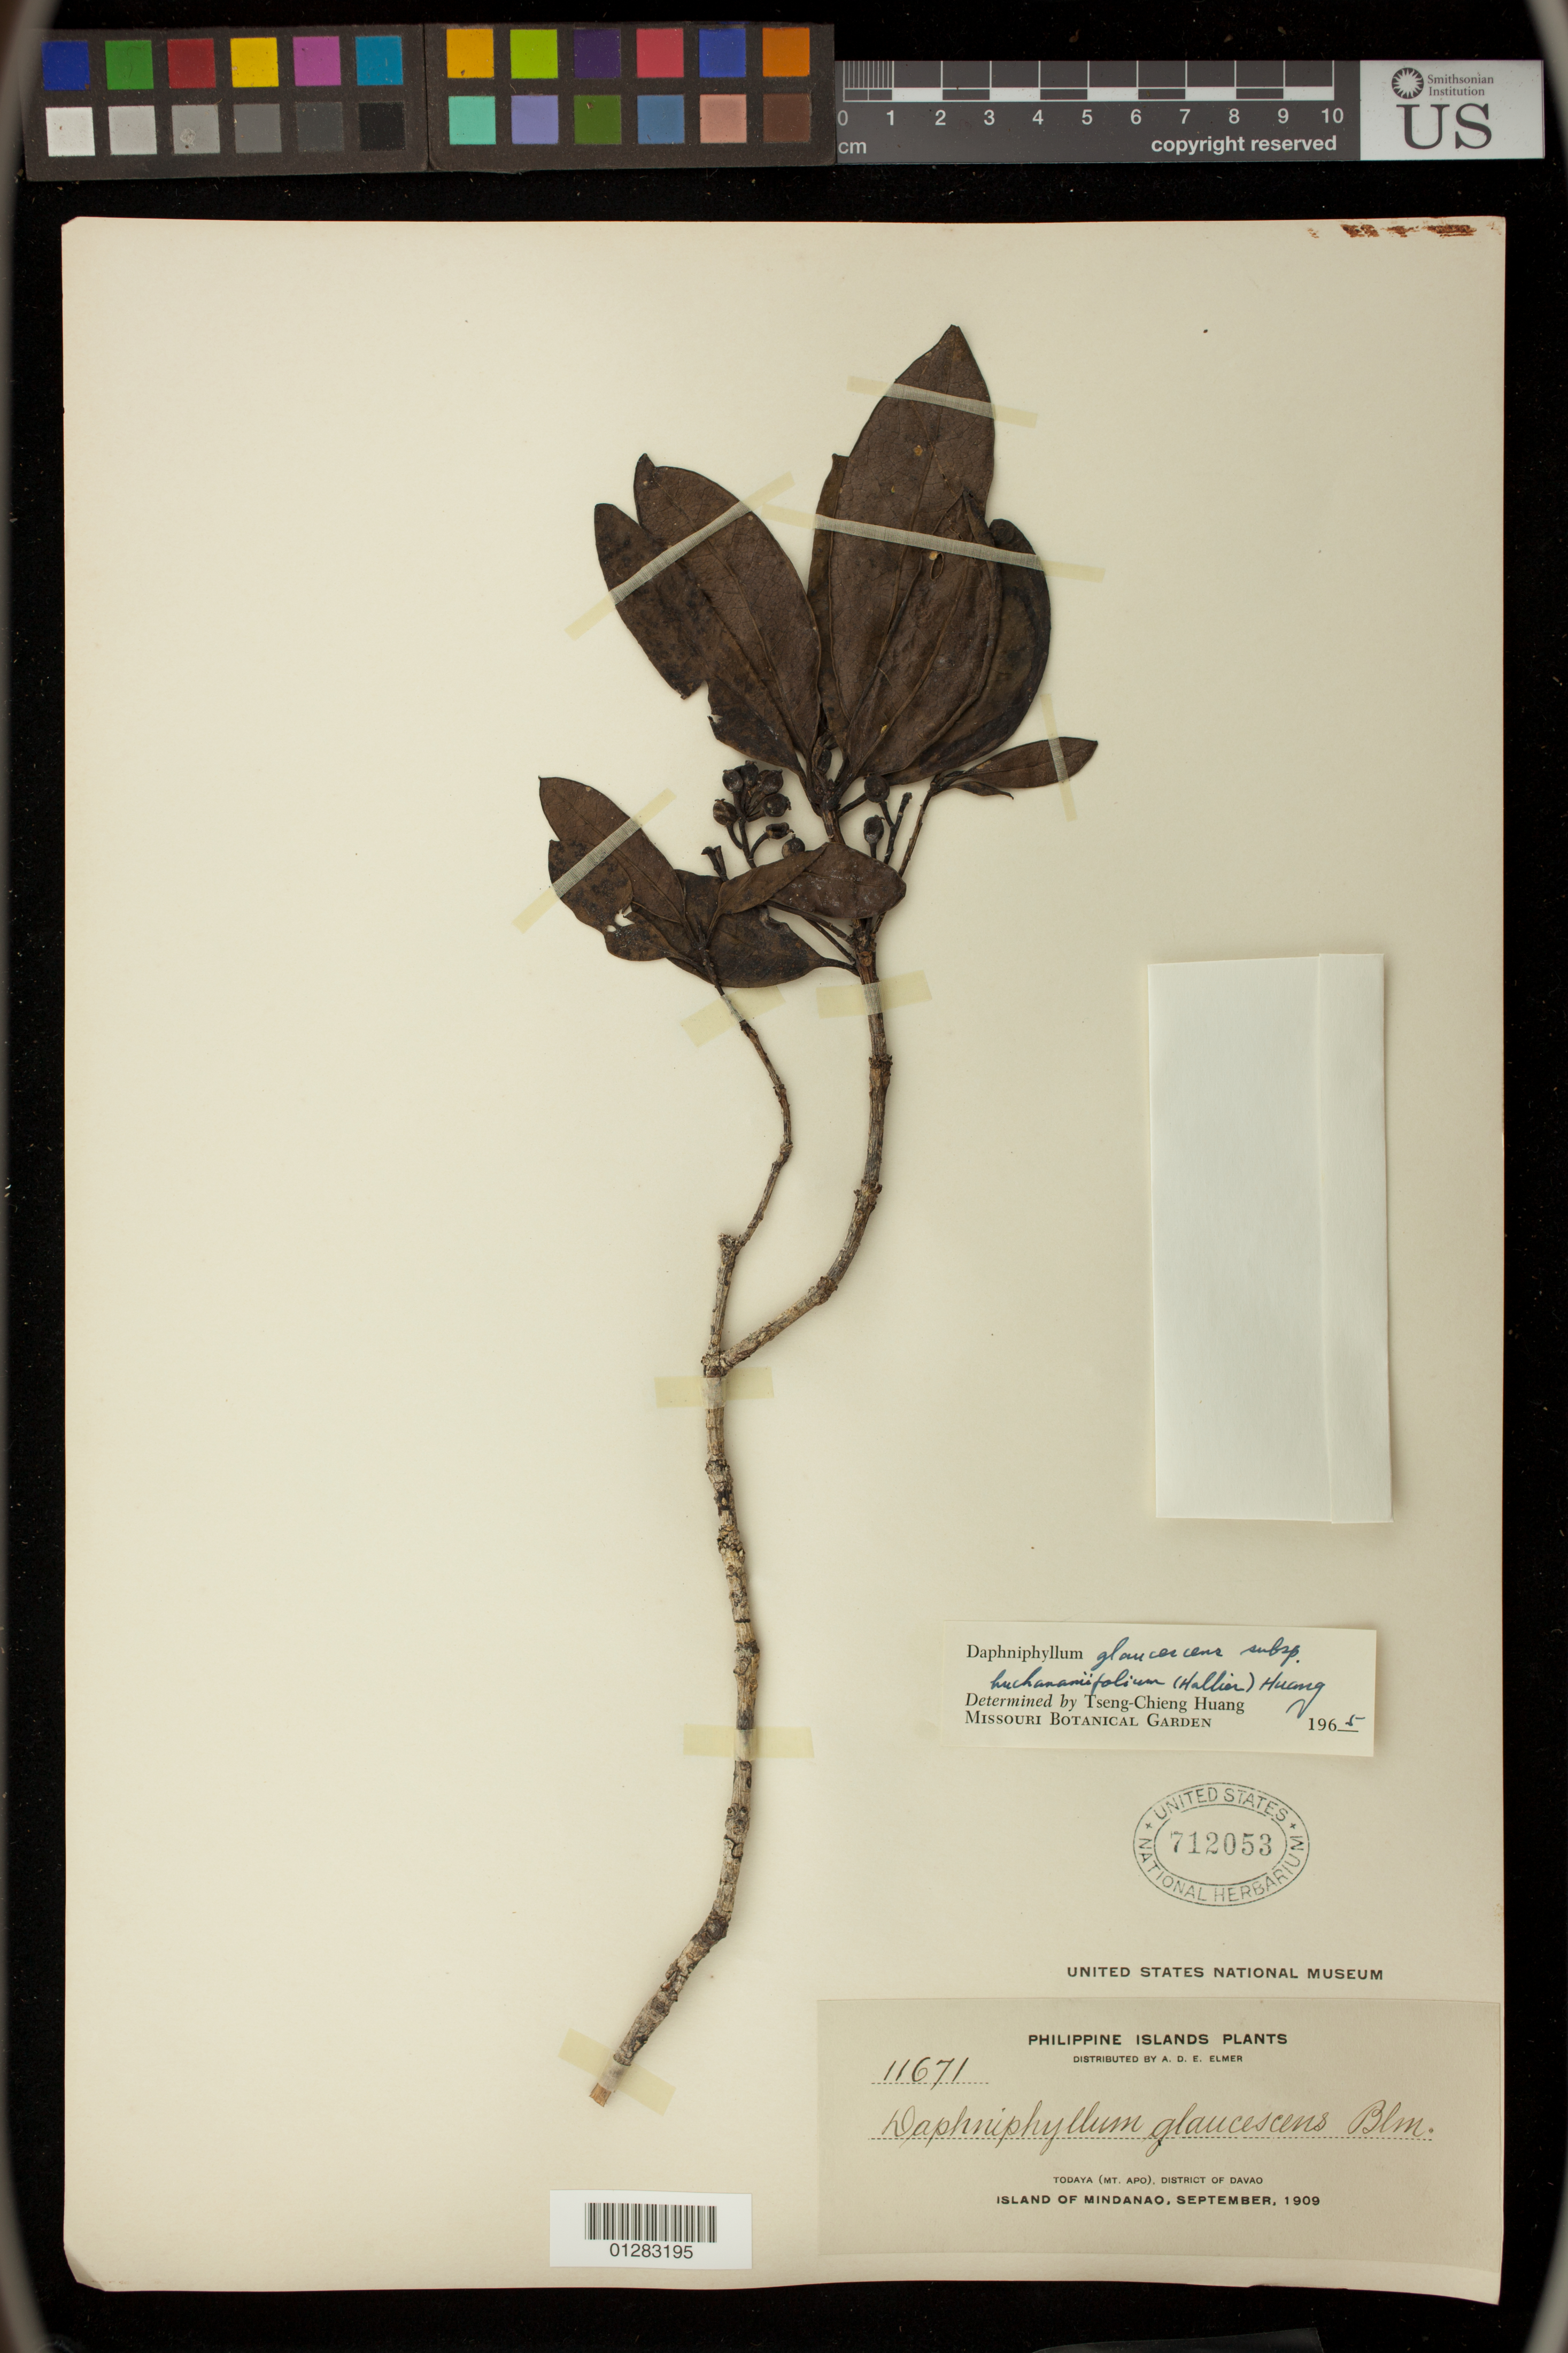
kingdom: Plantae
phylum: Tracheophyta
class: Magnoliopsida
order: Saxifragales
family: Daphniphyllaceae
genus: Daphniphyllum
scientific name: Daphniphyllum glaucescens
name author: Blume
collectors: A. D. E. Elmer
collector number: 11671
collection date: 1909-09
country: Philippines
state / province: Davao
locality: Todaya (Mt. Apo), District of Davao, Island of Mindanao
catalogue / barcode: US 712053